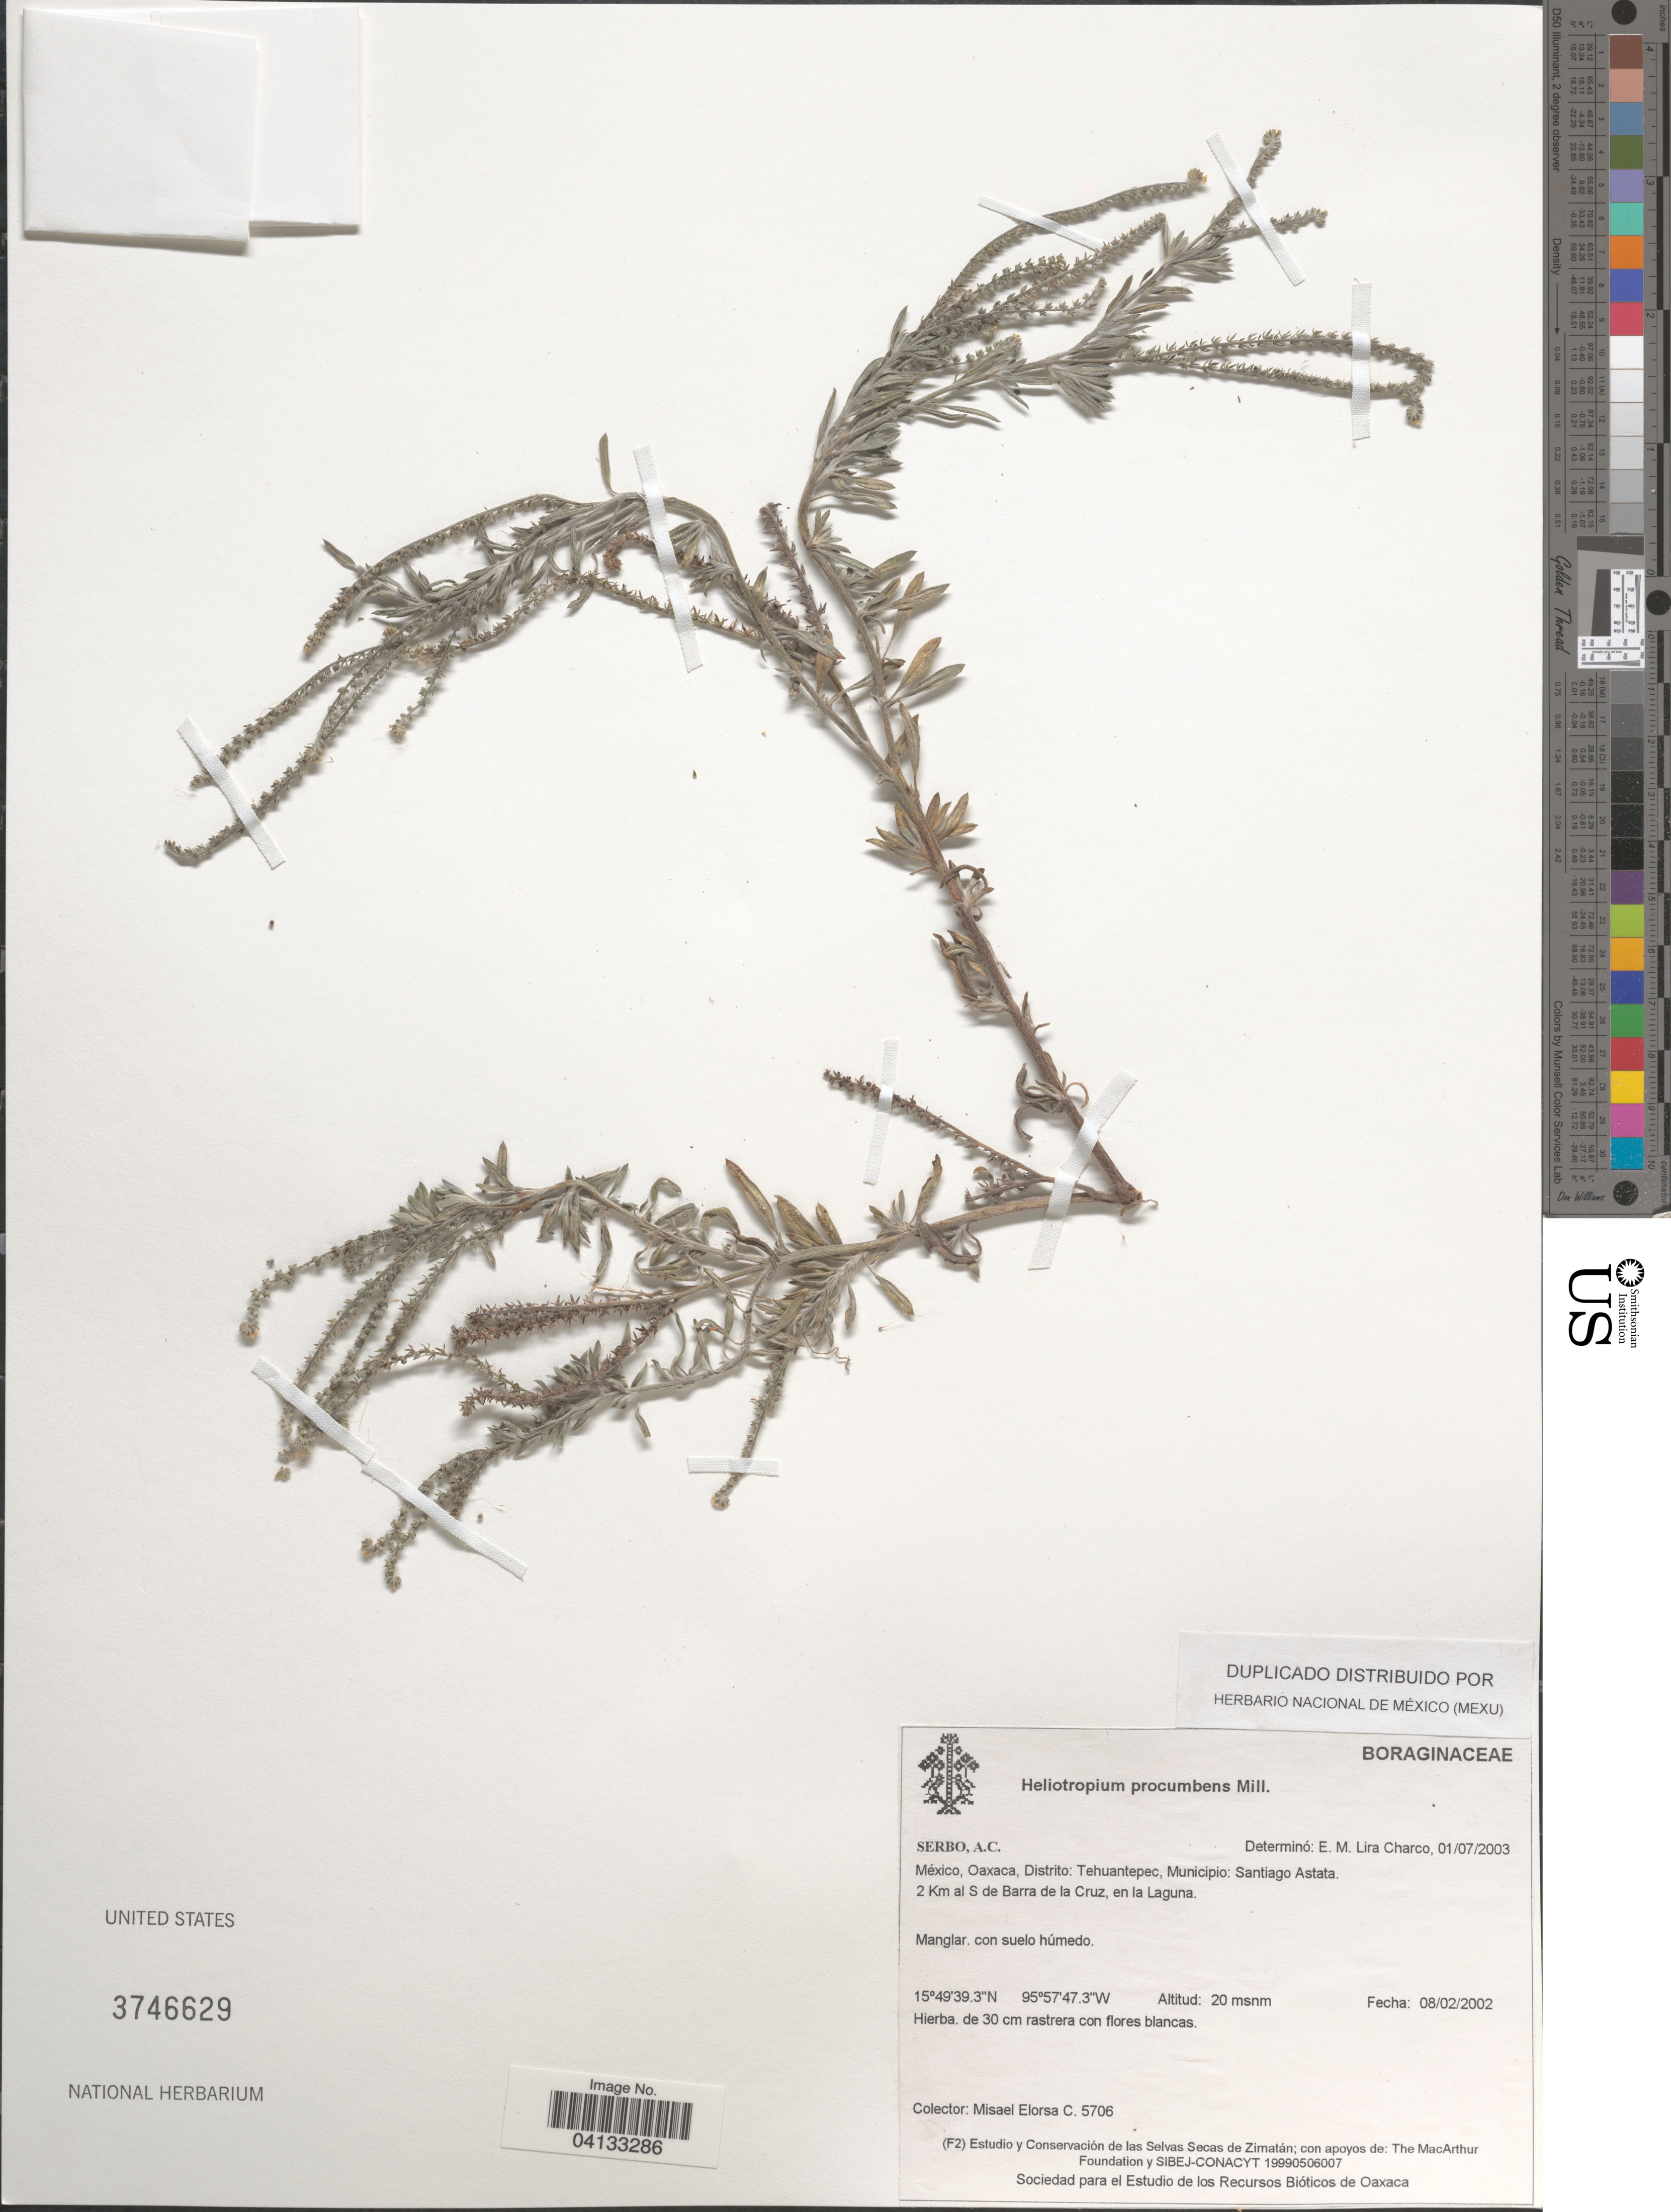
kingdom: Plantae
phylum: Tracheophyta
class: Magnoliopsida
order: Boraginales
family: Heliotropiaceae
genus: Heliotropium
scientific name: Heliotropium procumbens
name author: Mill.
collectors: M. Elorsa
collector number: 5706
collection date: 2002-02-08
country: Mexico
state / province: Oaxaca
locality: Distrito: Tehuantepec, Municipio: Santiago Astata. 2 Km al S de Barra de la Cruz, en la Laguna.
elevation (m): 20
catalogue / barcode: US 3746629